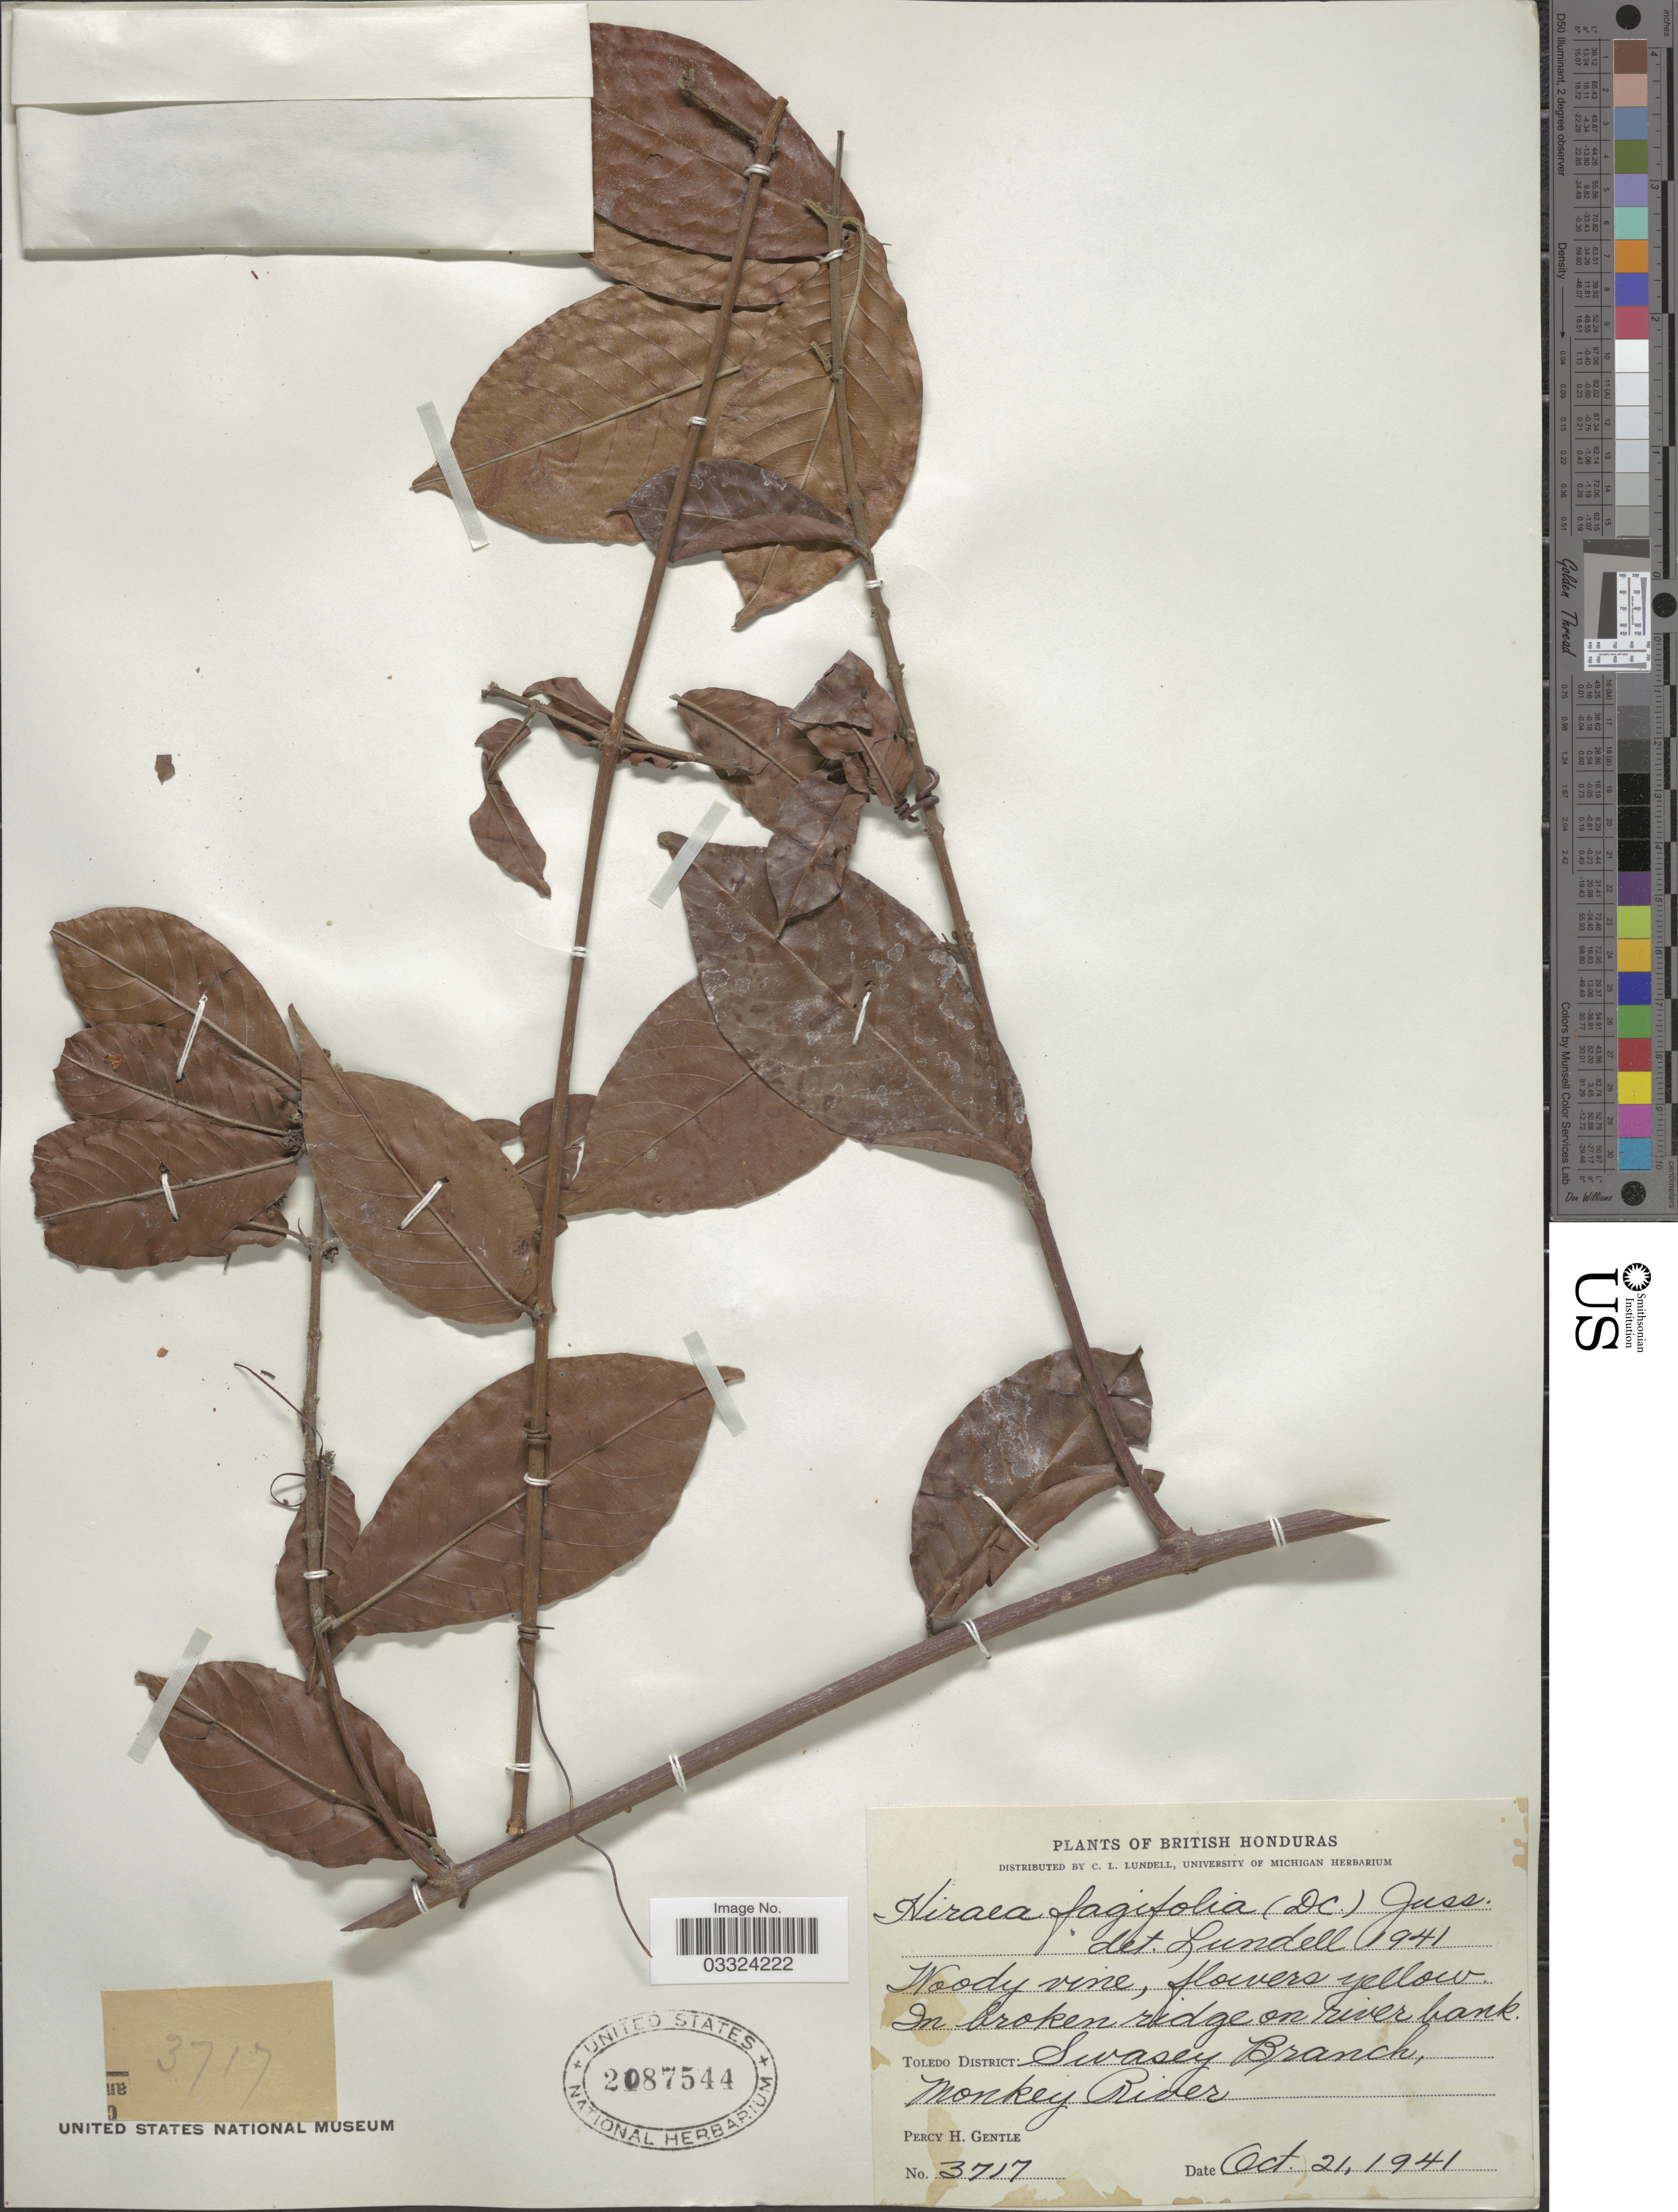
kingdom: Plantae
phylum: Tracheophyta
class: Magnoliopsida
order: Malpighiales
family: Malpighiaceae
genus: Hiraea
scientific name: Hiraea fagifolia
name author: (DC.) A. Juss.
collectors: P. H. Gentle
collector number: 3717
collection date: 1941-10-21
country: Belize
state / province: Toledo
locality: British Honduras. Toledo District: Swasey Branch, Monkey River.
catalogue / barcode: US 2087544